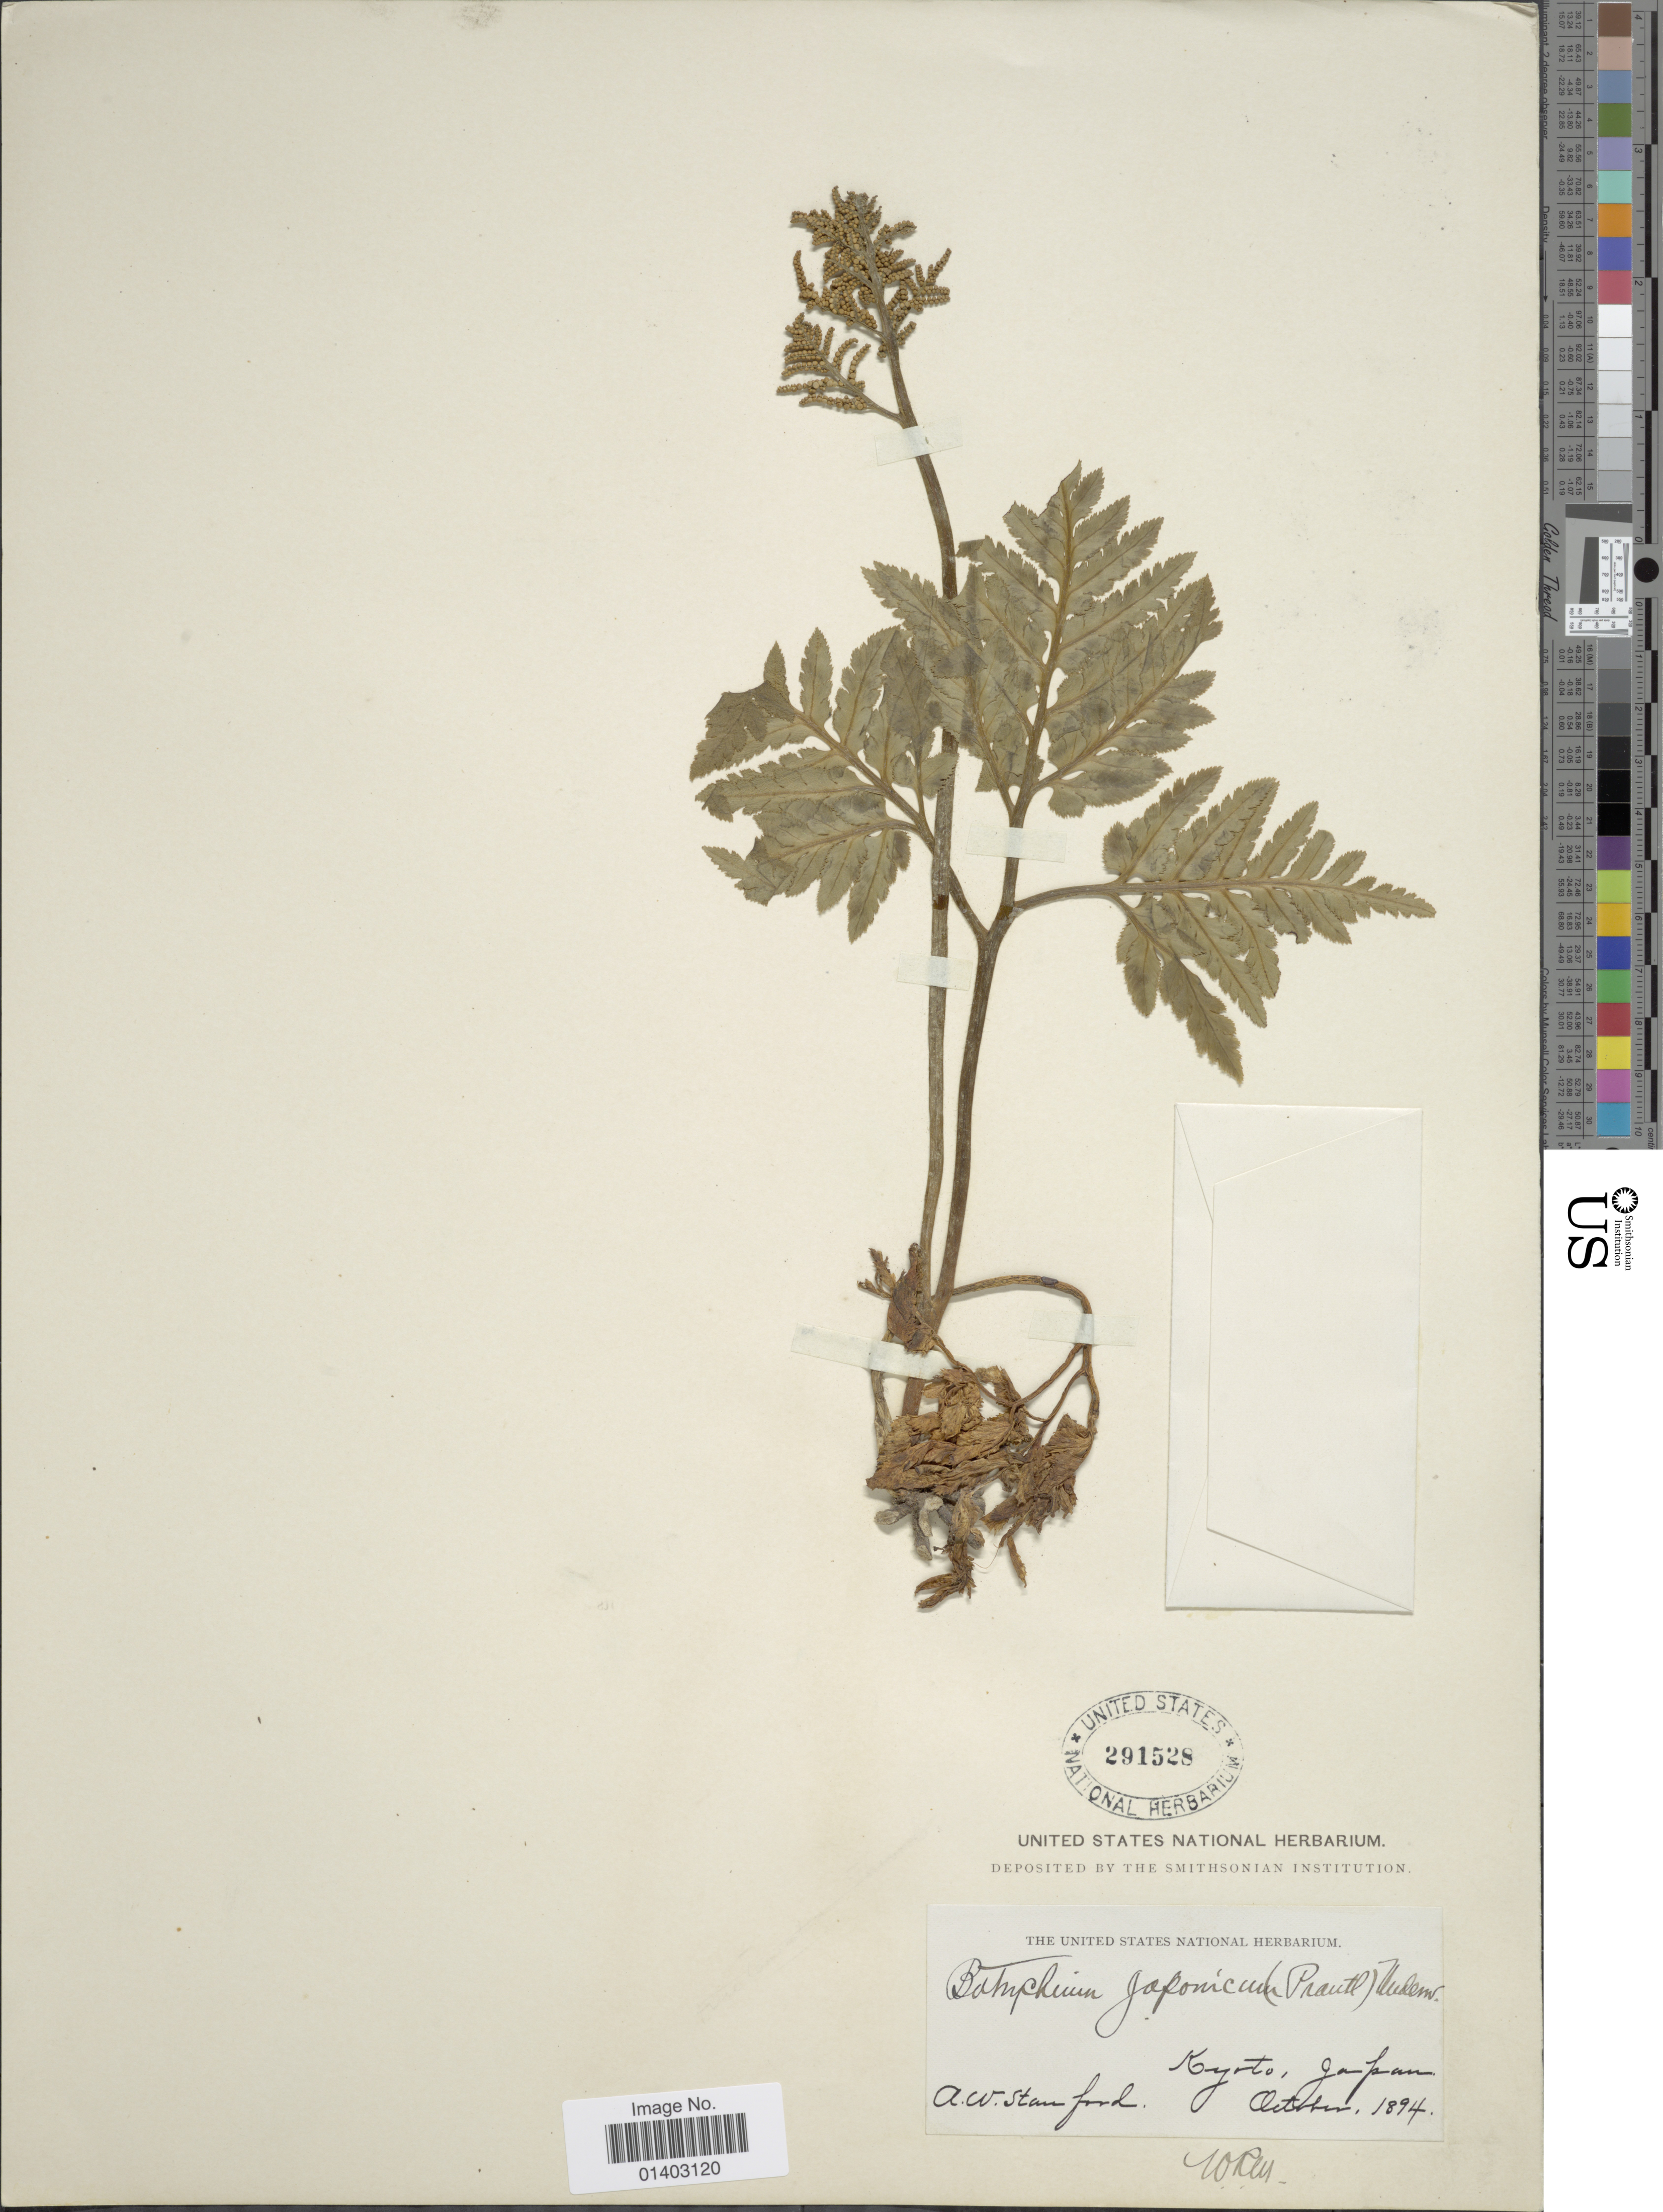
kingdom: Plantae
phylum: Tracheophyta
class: Polypodiopsida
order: Ophioglossales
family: Ophioglossaceae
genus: Botrychium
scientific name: Botrychium japonicum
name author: (Prantl) Underw.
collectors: A. Stanford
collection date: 1894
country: Japan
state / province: Kyoto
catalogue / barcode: US 291528